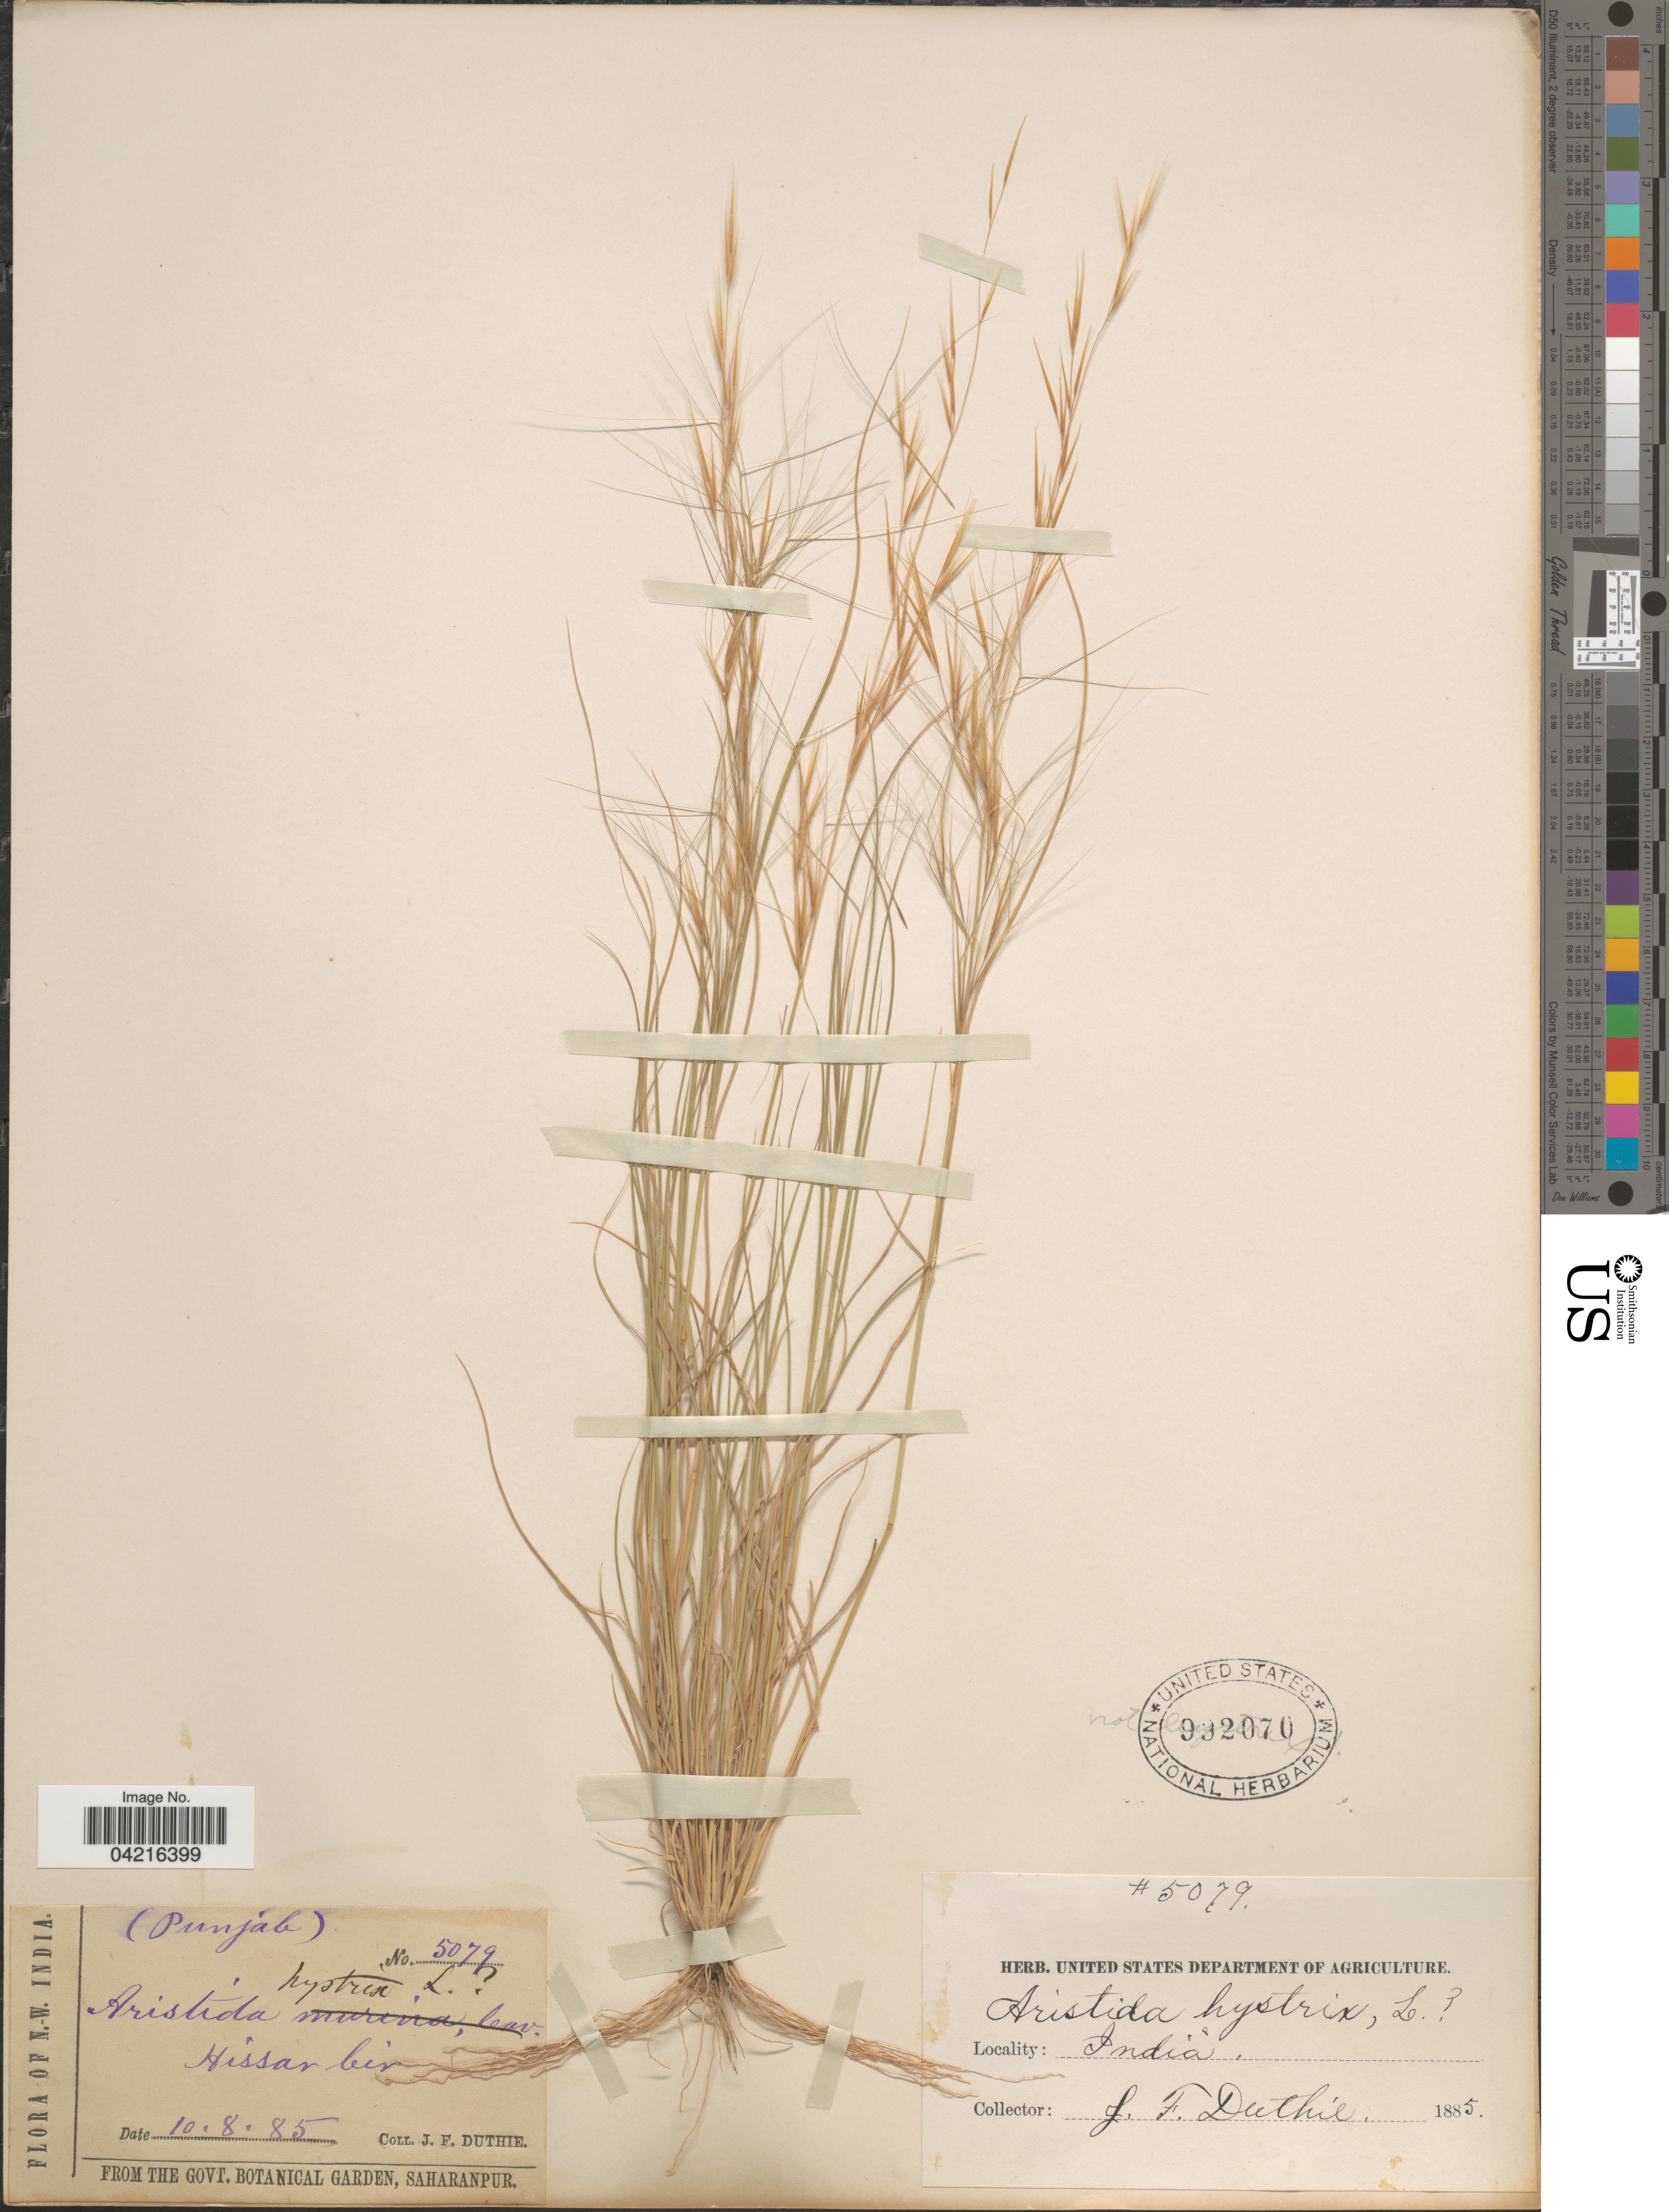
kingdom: Plantae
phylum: Tracheophyta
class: Liliopsida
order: Poales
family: Poaceae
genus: Aristida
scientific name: Aristida funiculata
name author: Trin. & Rupr.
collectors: J. F. Duthie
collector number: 5079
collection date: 1885-08-10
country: India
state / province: Punjab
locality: Hissar bir. From The Govt. Botanical Garden, Saharanpur.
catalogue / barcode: US 992070